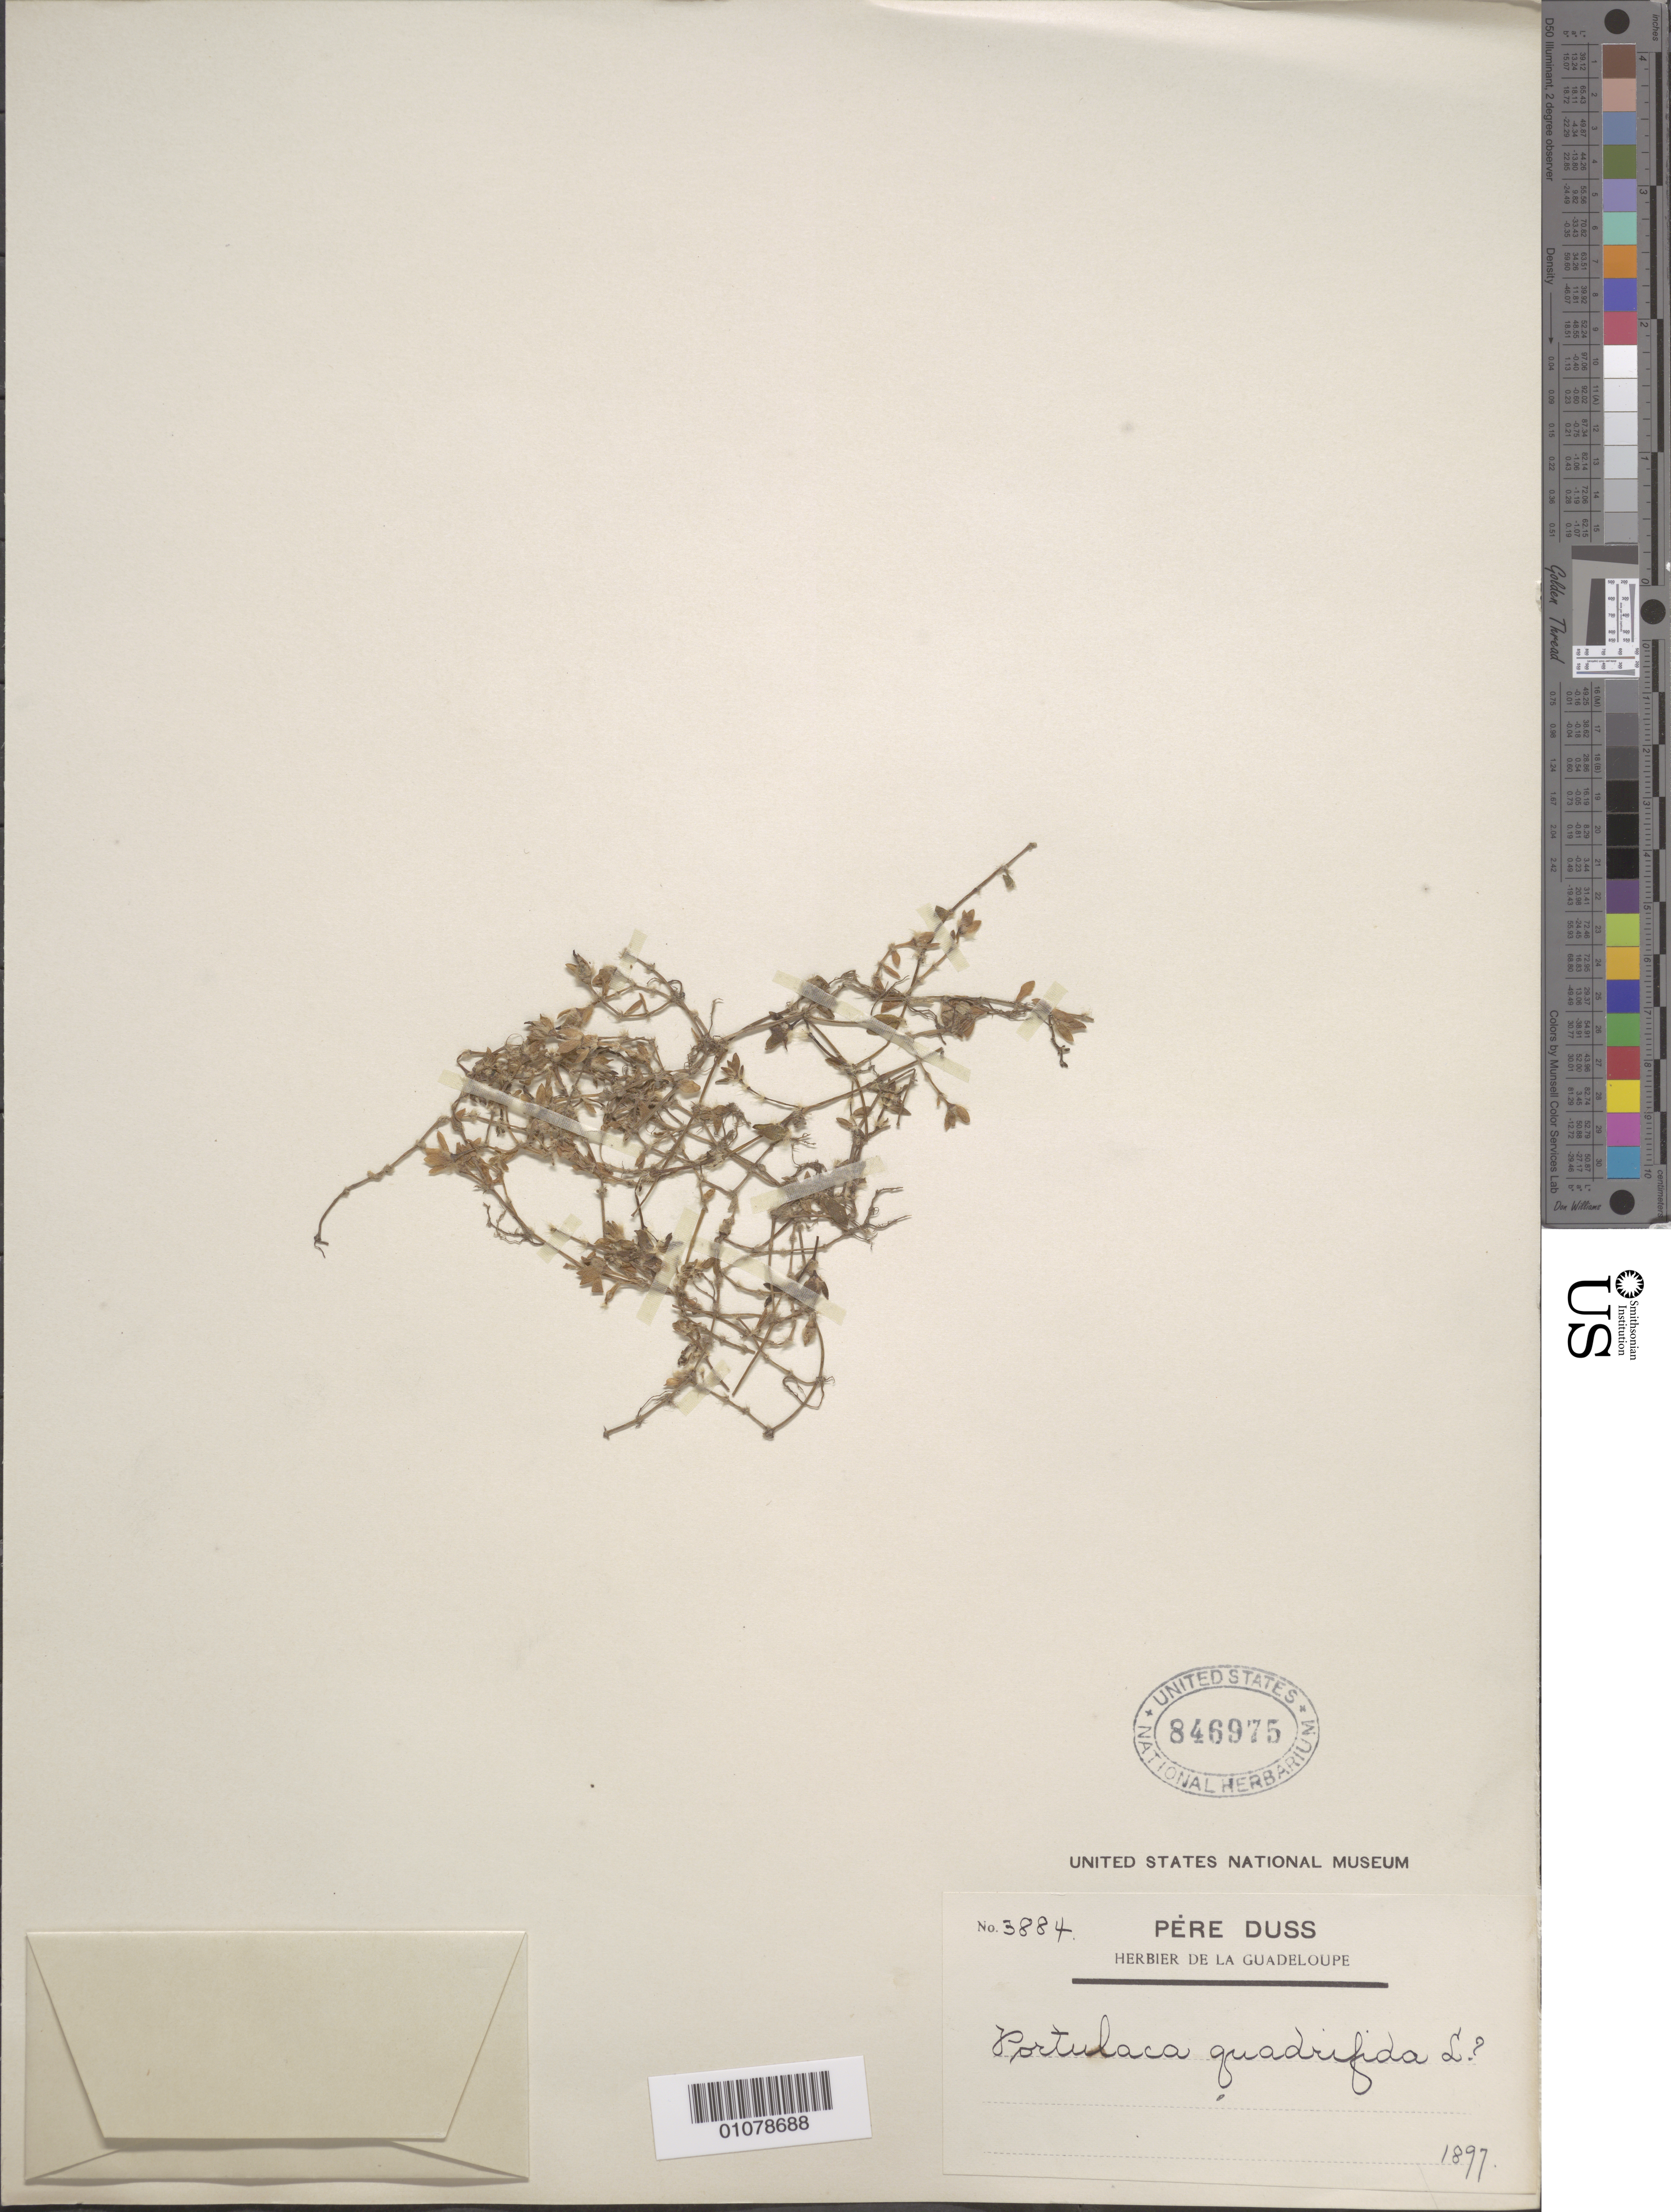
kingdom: Plantae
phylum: Tracheophyta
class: Magnoliopsida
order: Caryophyllales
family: Portulacaceae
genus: Portulaca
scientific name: Portulaca quadrifida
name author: L.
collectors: Père Duss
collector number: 3884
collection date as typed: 1897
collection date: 1897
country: Guadeloupe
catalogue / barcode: US 846975